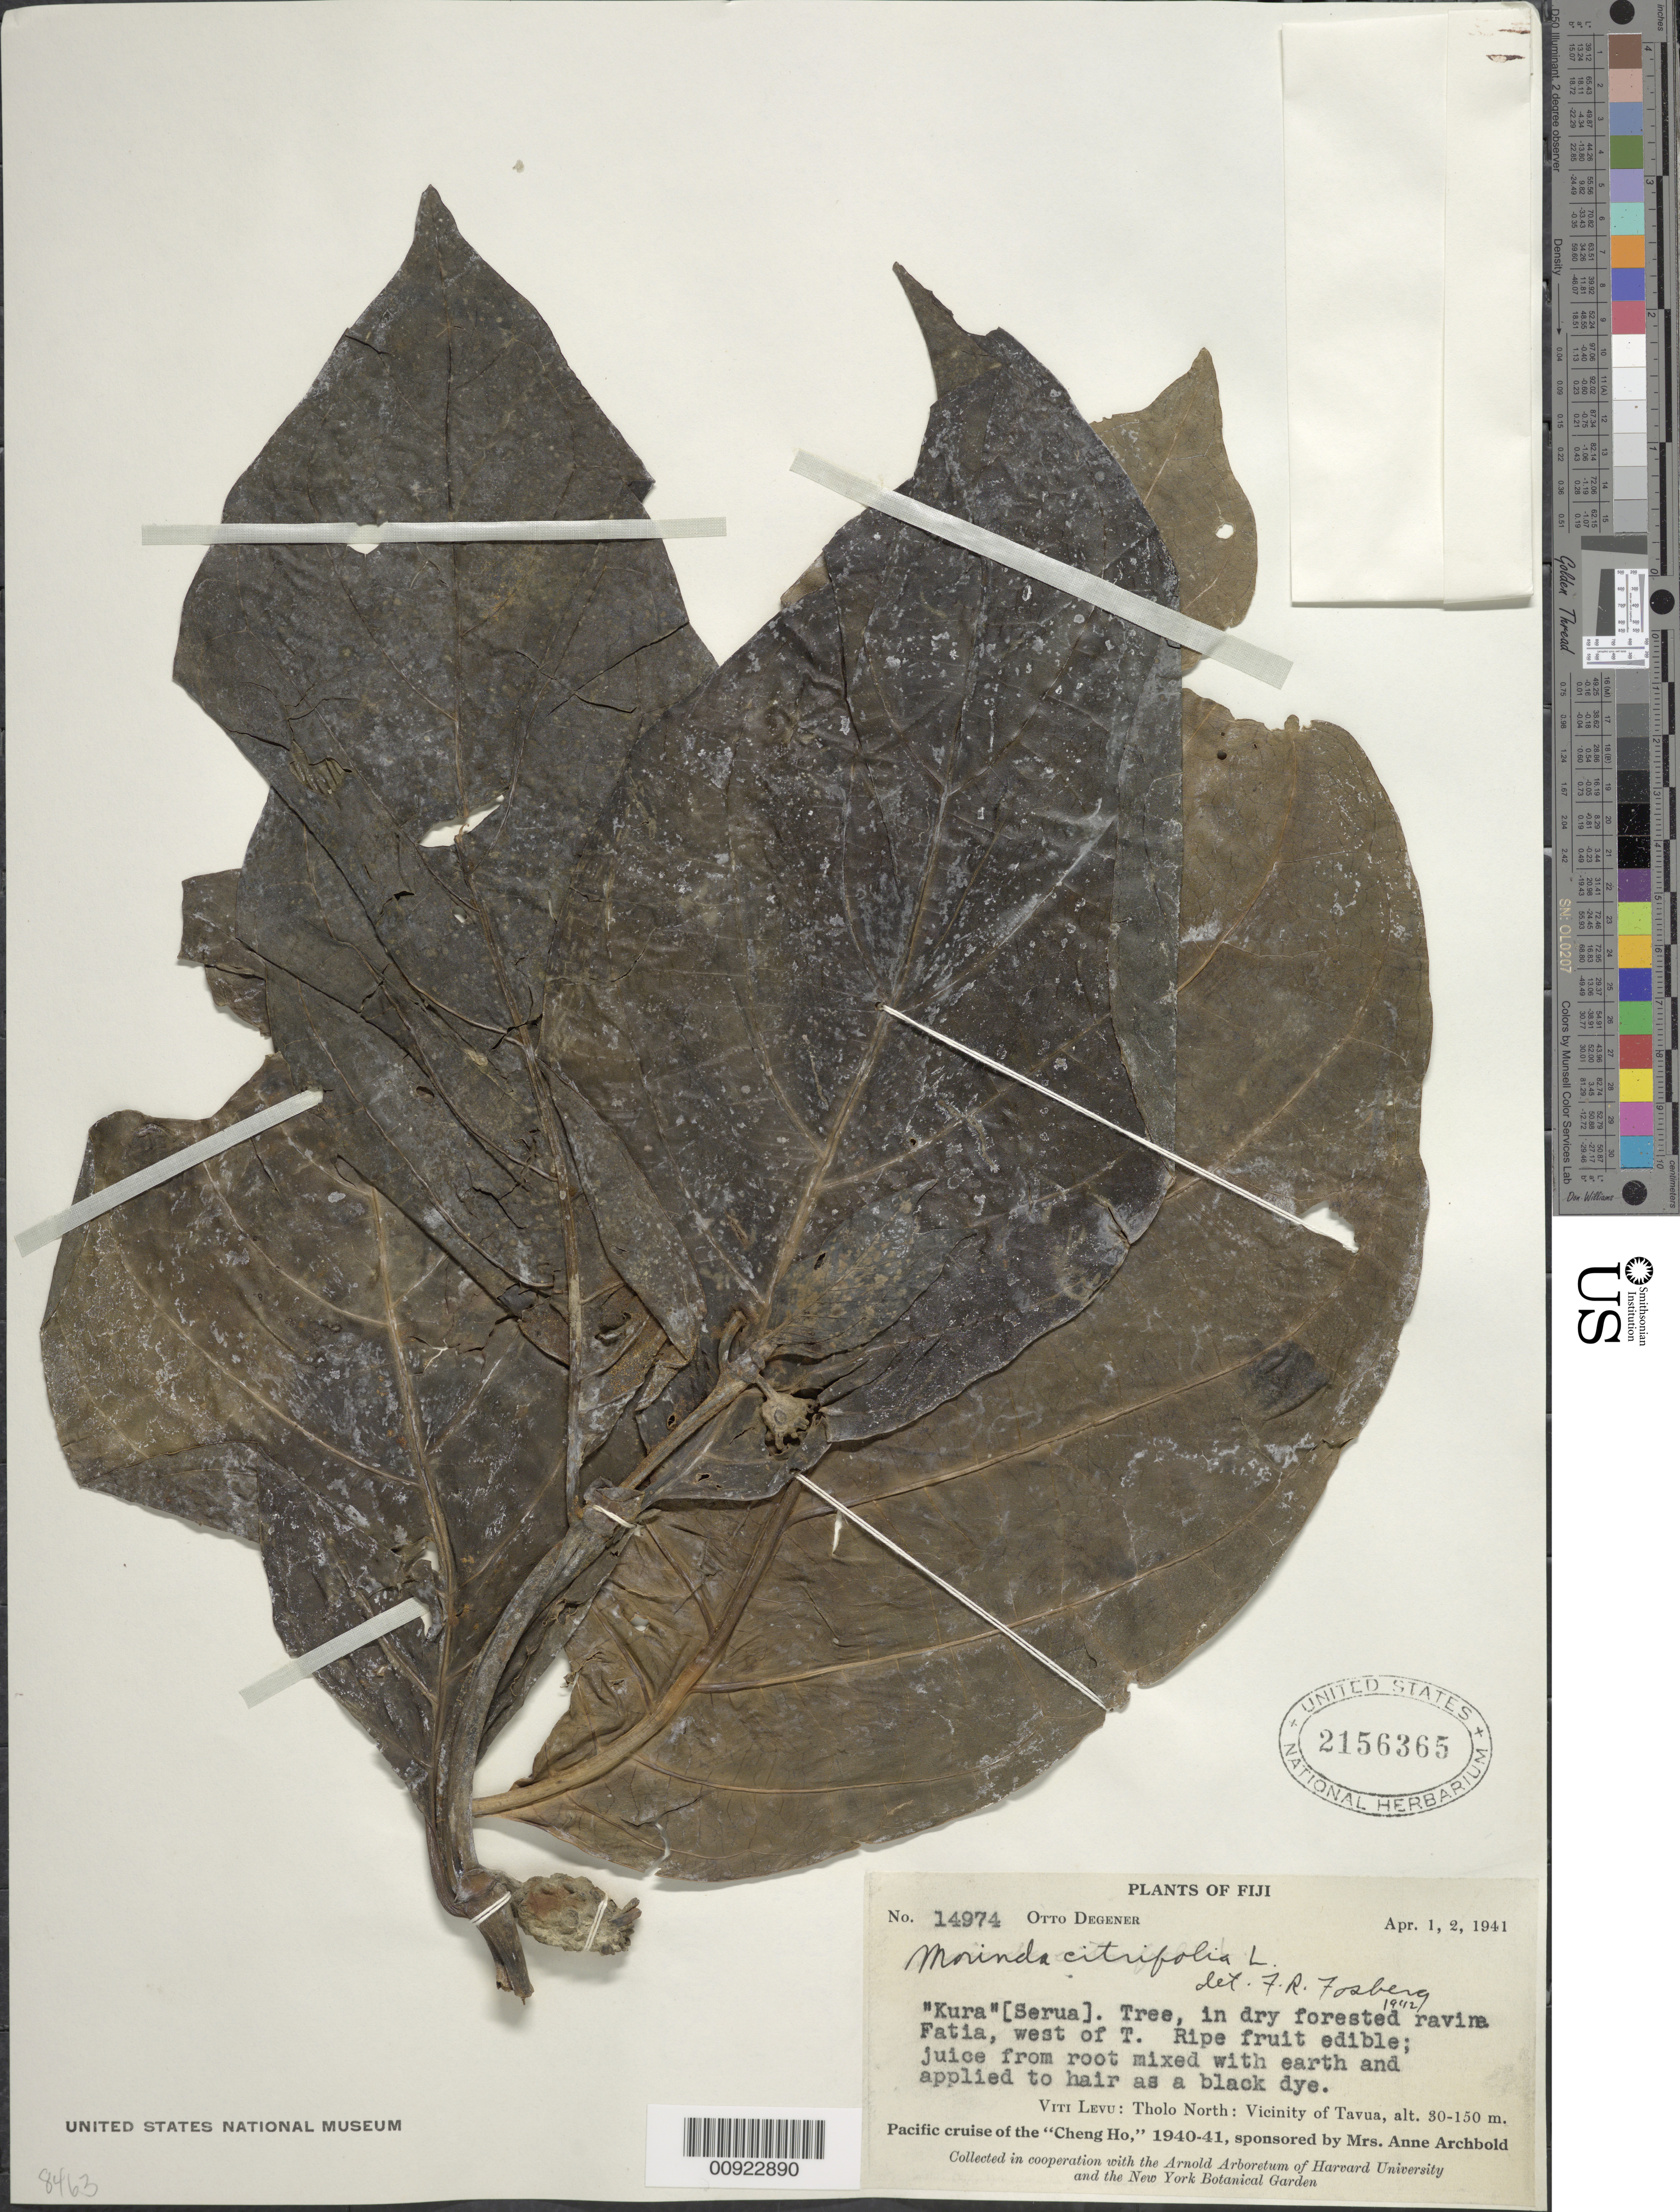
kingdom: Plantae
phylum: Tracheophyta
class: Magnoliopsida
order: Gentianales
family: Rubiaceae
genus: Morinda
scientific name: Morinda citrifolia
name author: L.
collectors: O. Degener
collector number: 14974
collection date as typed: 01 Apr 1941 and 02 Apr 1941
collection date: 1941-04-01,1941-04-02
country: Fiji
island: Viti Levu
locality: Tholo North: Vicinity of Tavua; in dry forested ravine Fatia, west of T.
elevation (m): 30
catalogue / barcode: US 2156365